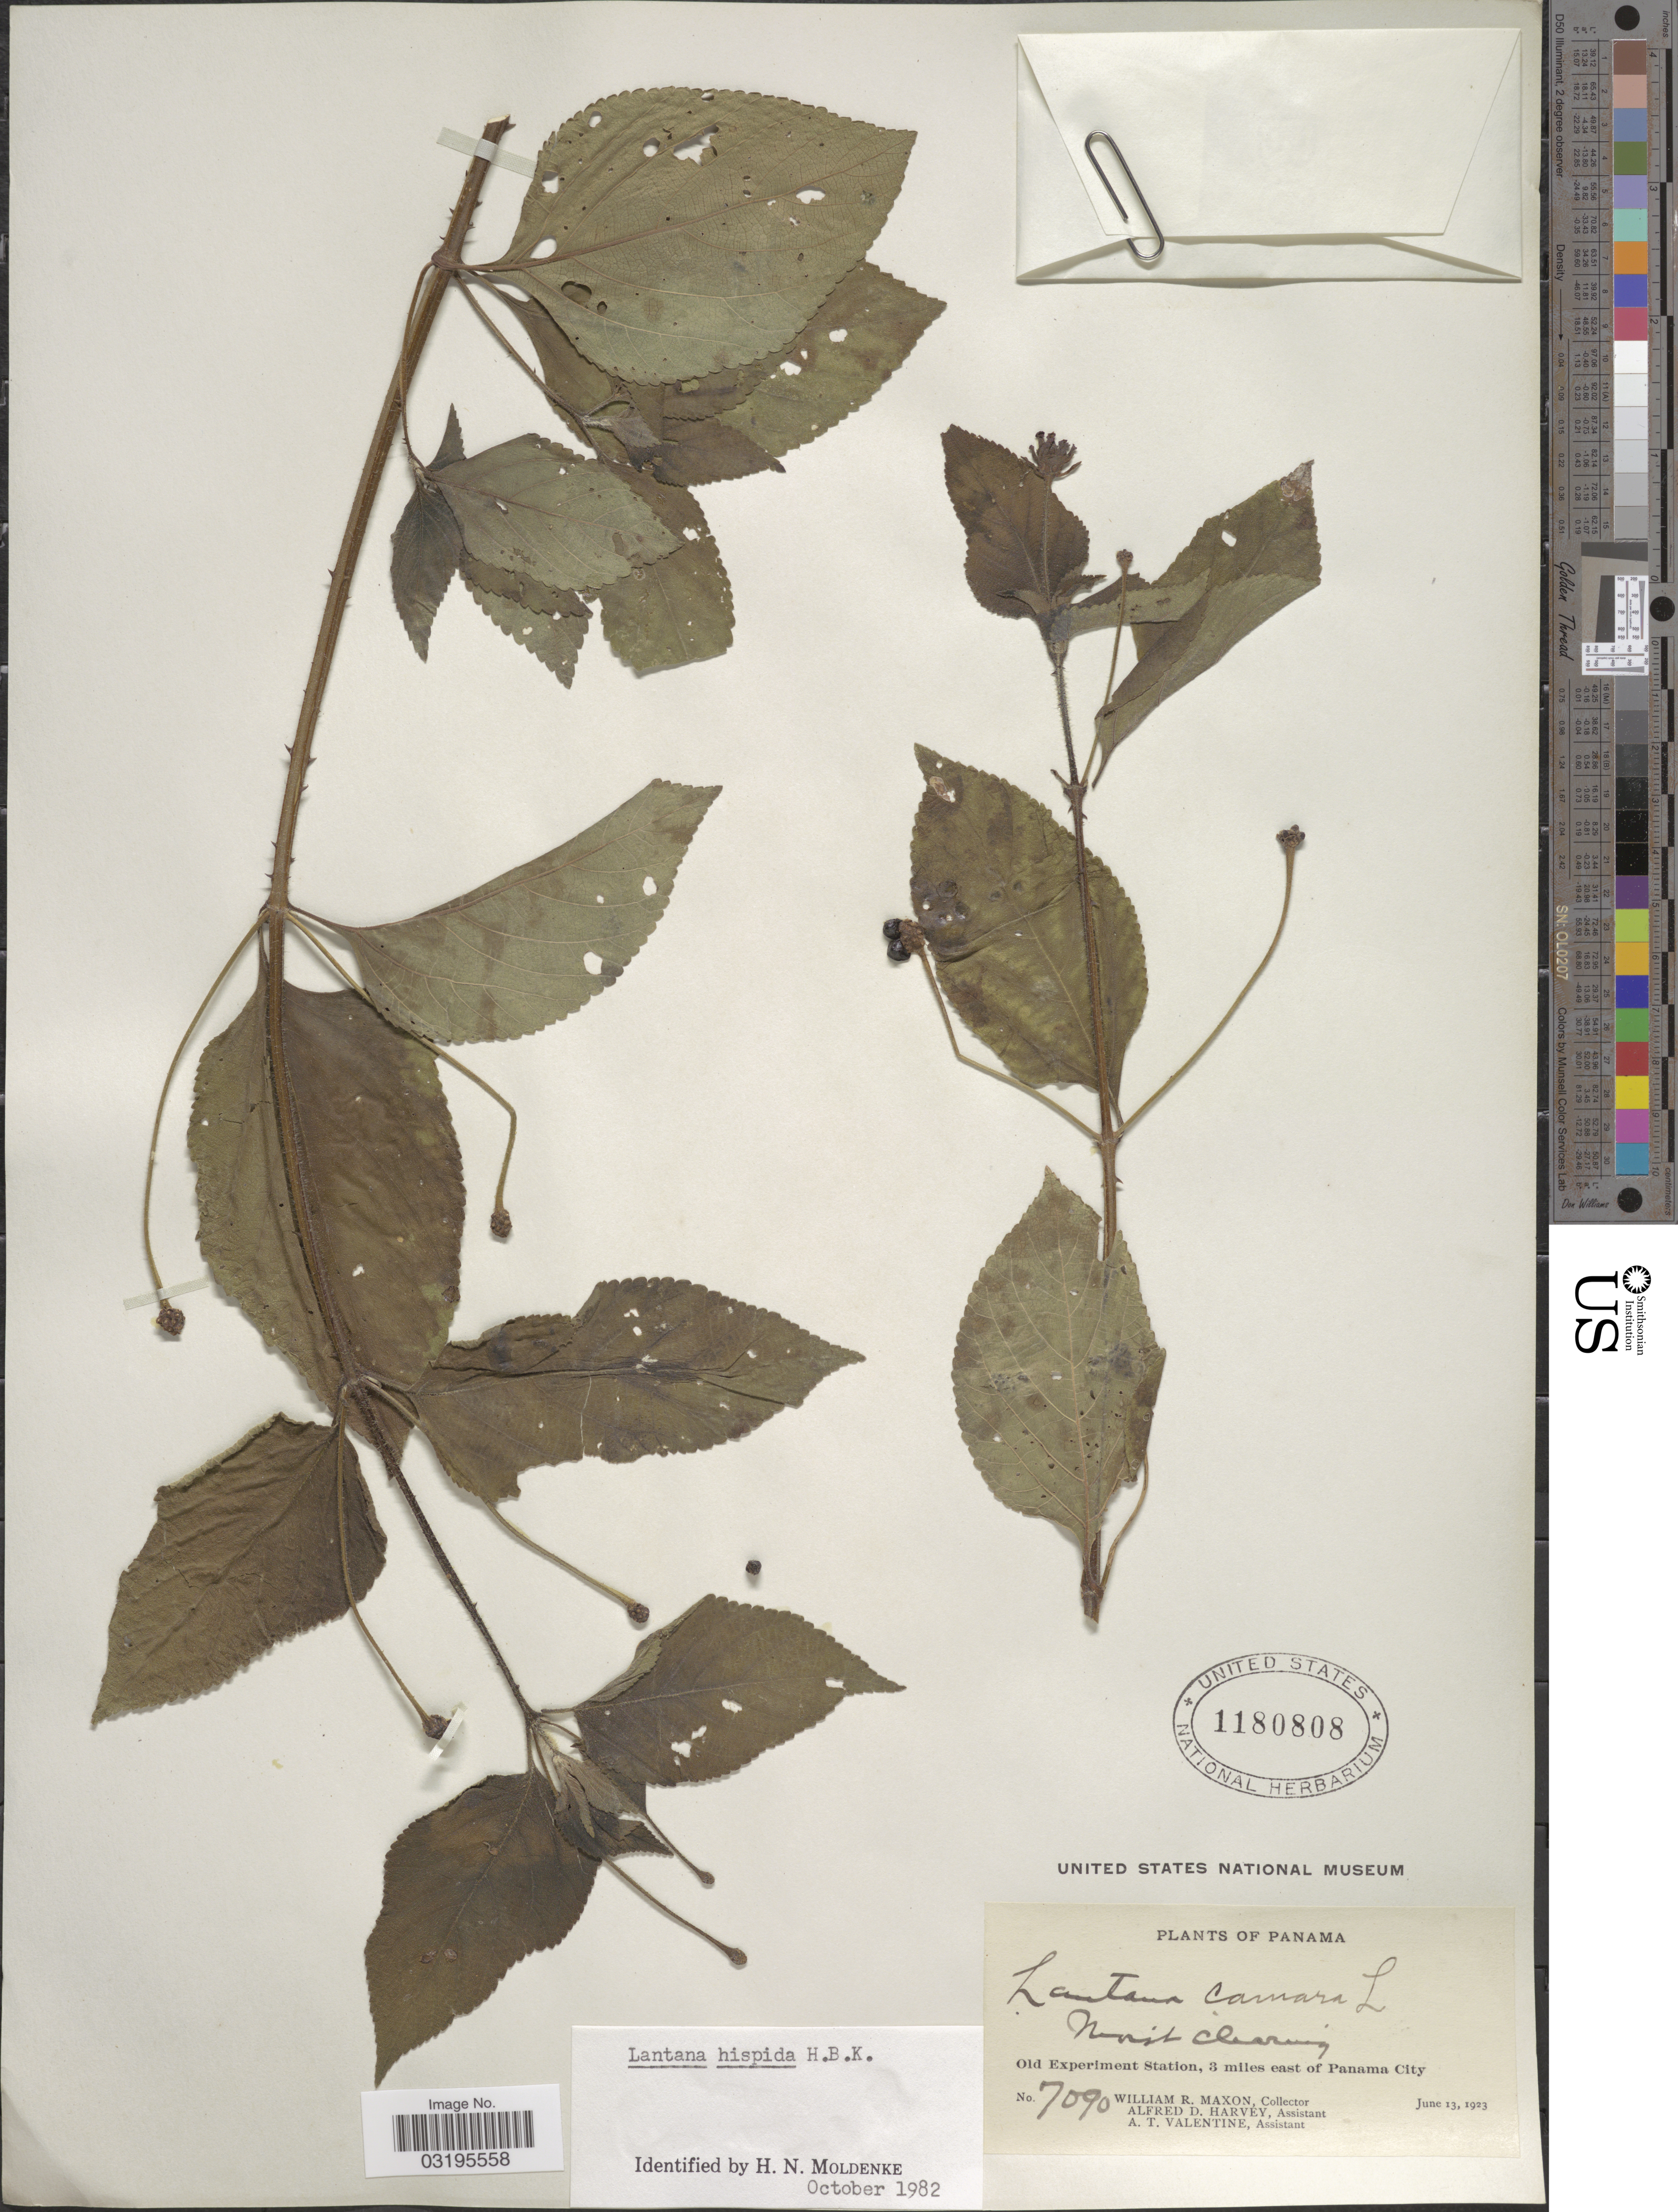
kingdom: Plantae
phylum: Tracheophyta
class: Magnoliopsida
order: Lamiales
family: Verbenaceae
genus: Lantana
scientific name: Lantana hispida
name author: Kunth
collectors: W. R. Maxon, A. D. Harvey & A. Valentine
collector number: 7090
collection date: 1923-06-13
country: Panama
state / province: Panamá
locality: Old Experiment Station, 3 miles east of Panama City.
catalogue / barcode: US 1180808